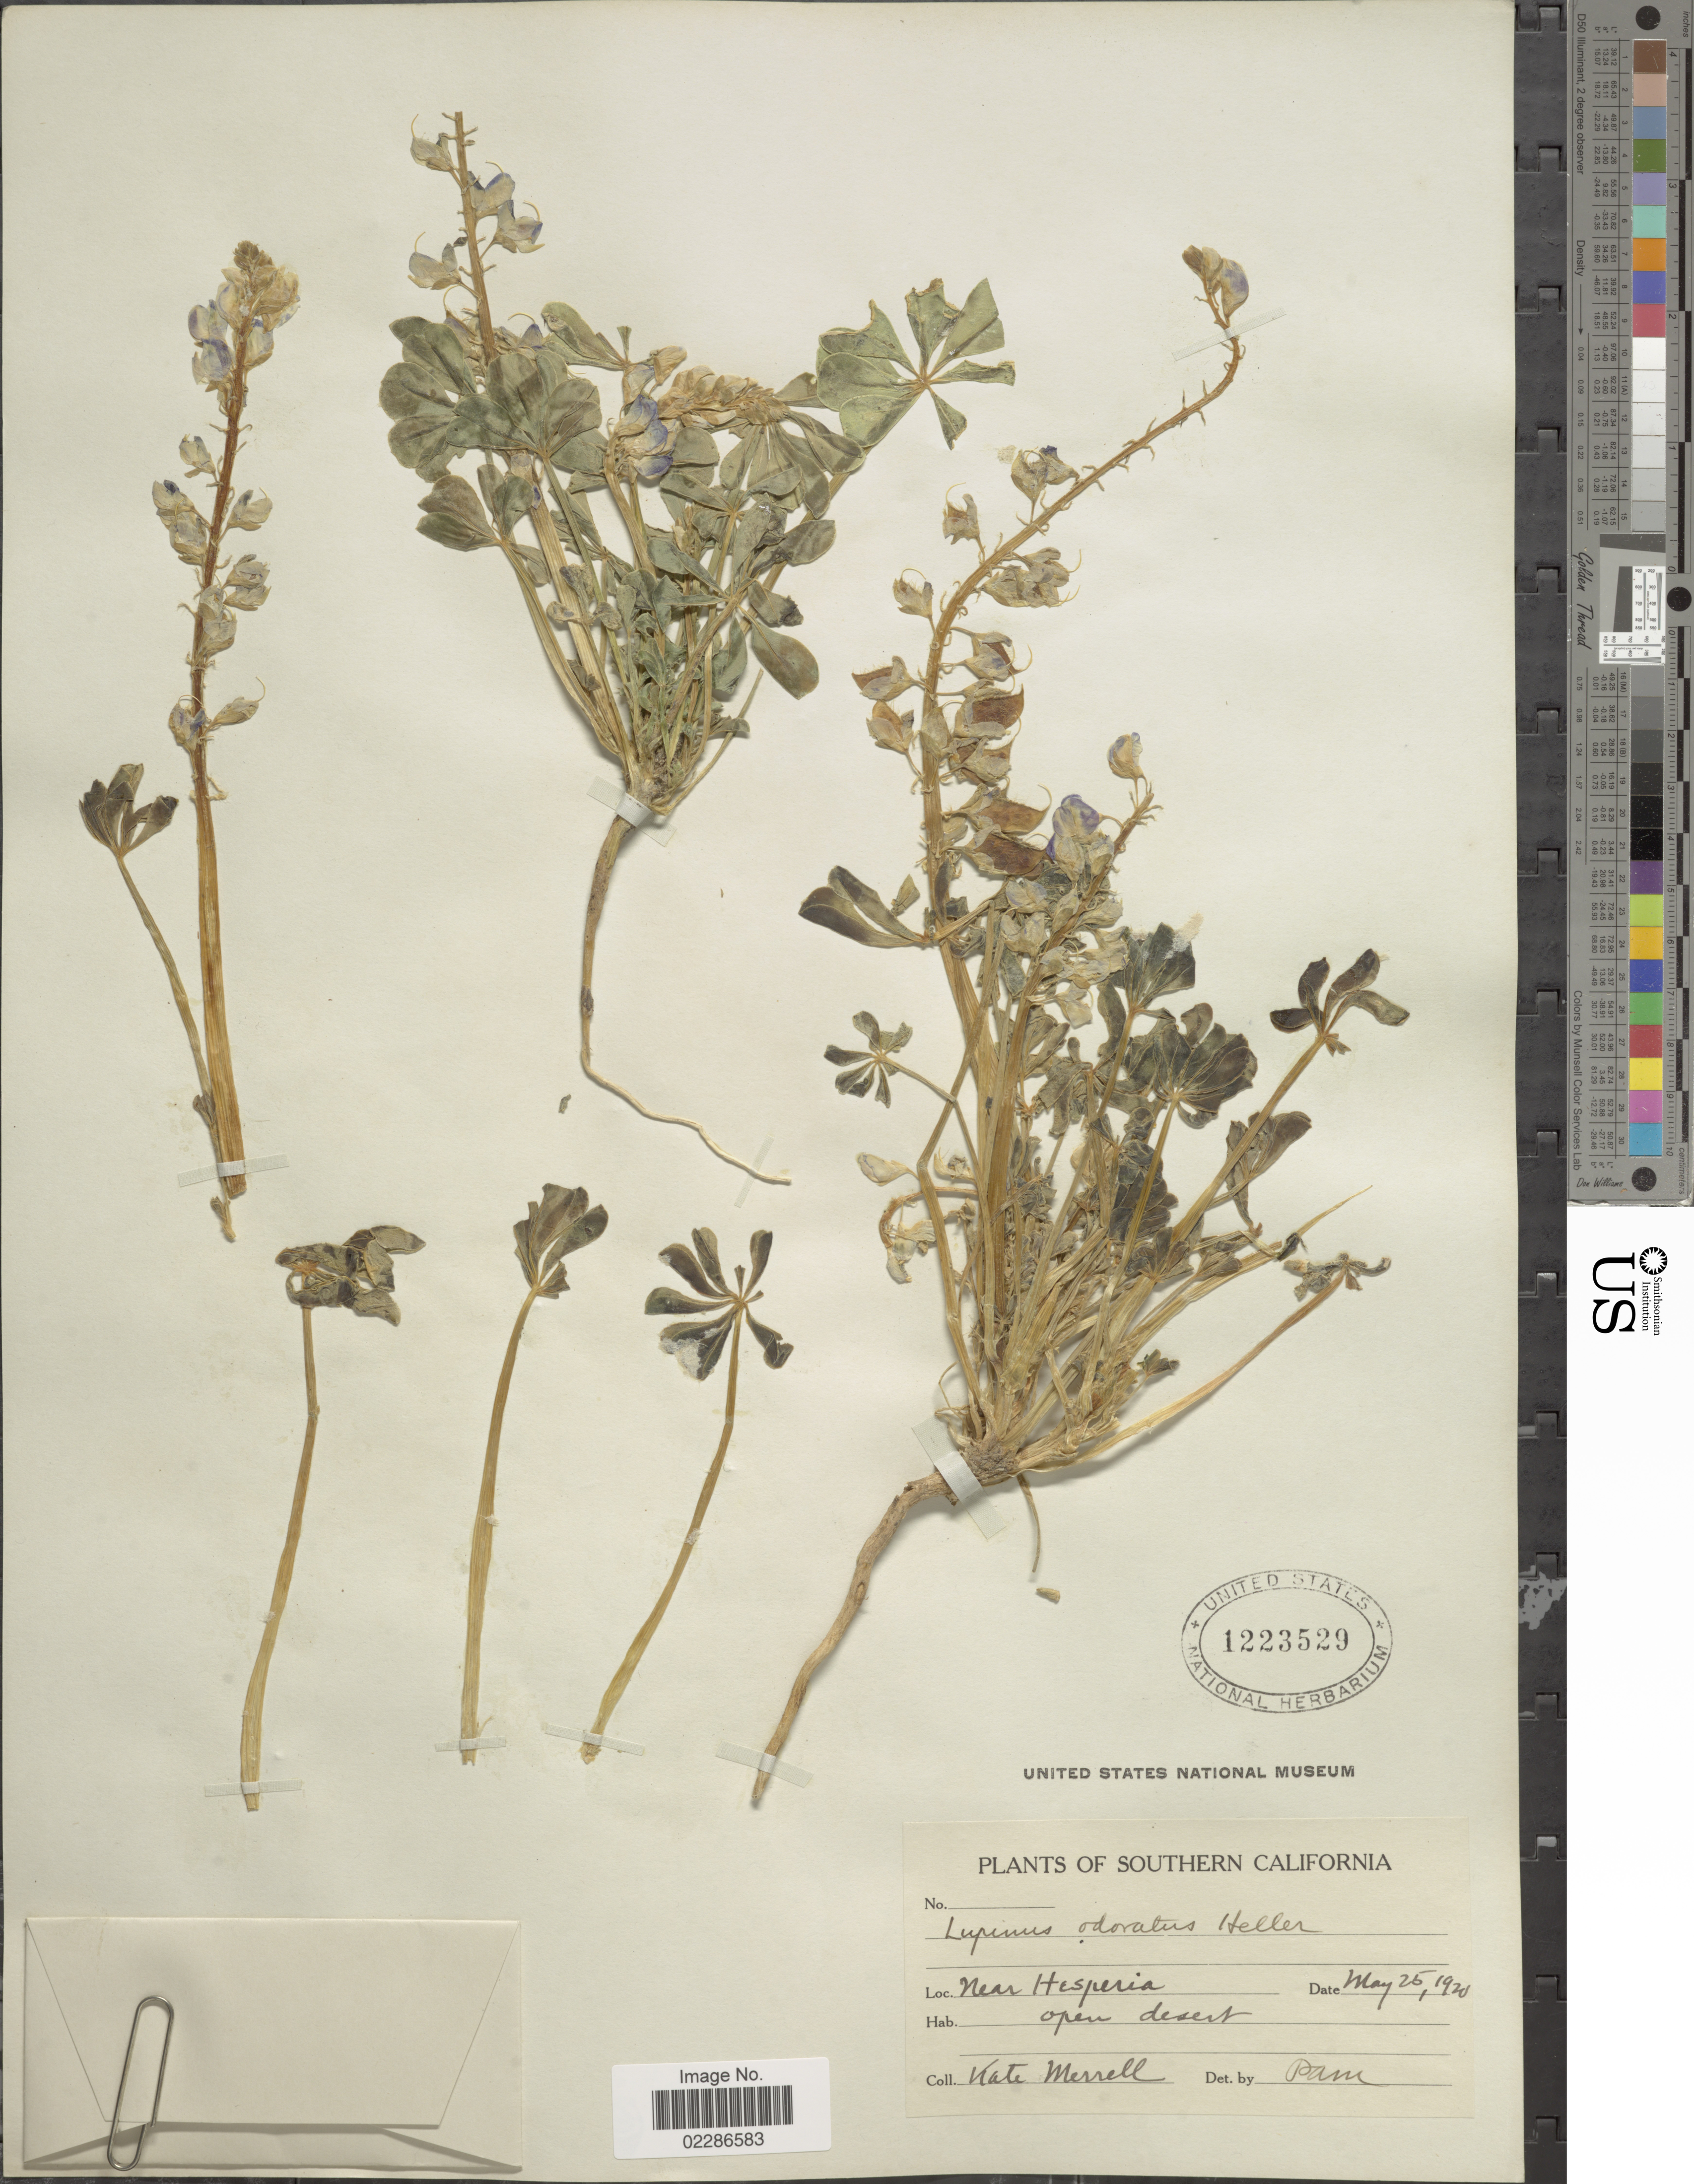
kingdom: Plantae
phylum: Tracheophyta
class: Magnoliopsida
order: Fabales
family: Fabaceae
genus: Lupinus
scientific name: Lupinus odoratus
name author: A. Heller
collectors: K. Merrill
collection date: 1920-05-25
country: United States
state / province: California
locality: Souterhn California, Near Hesperia, open desert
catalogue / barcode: US 1223529